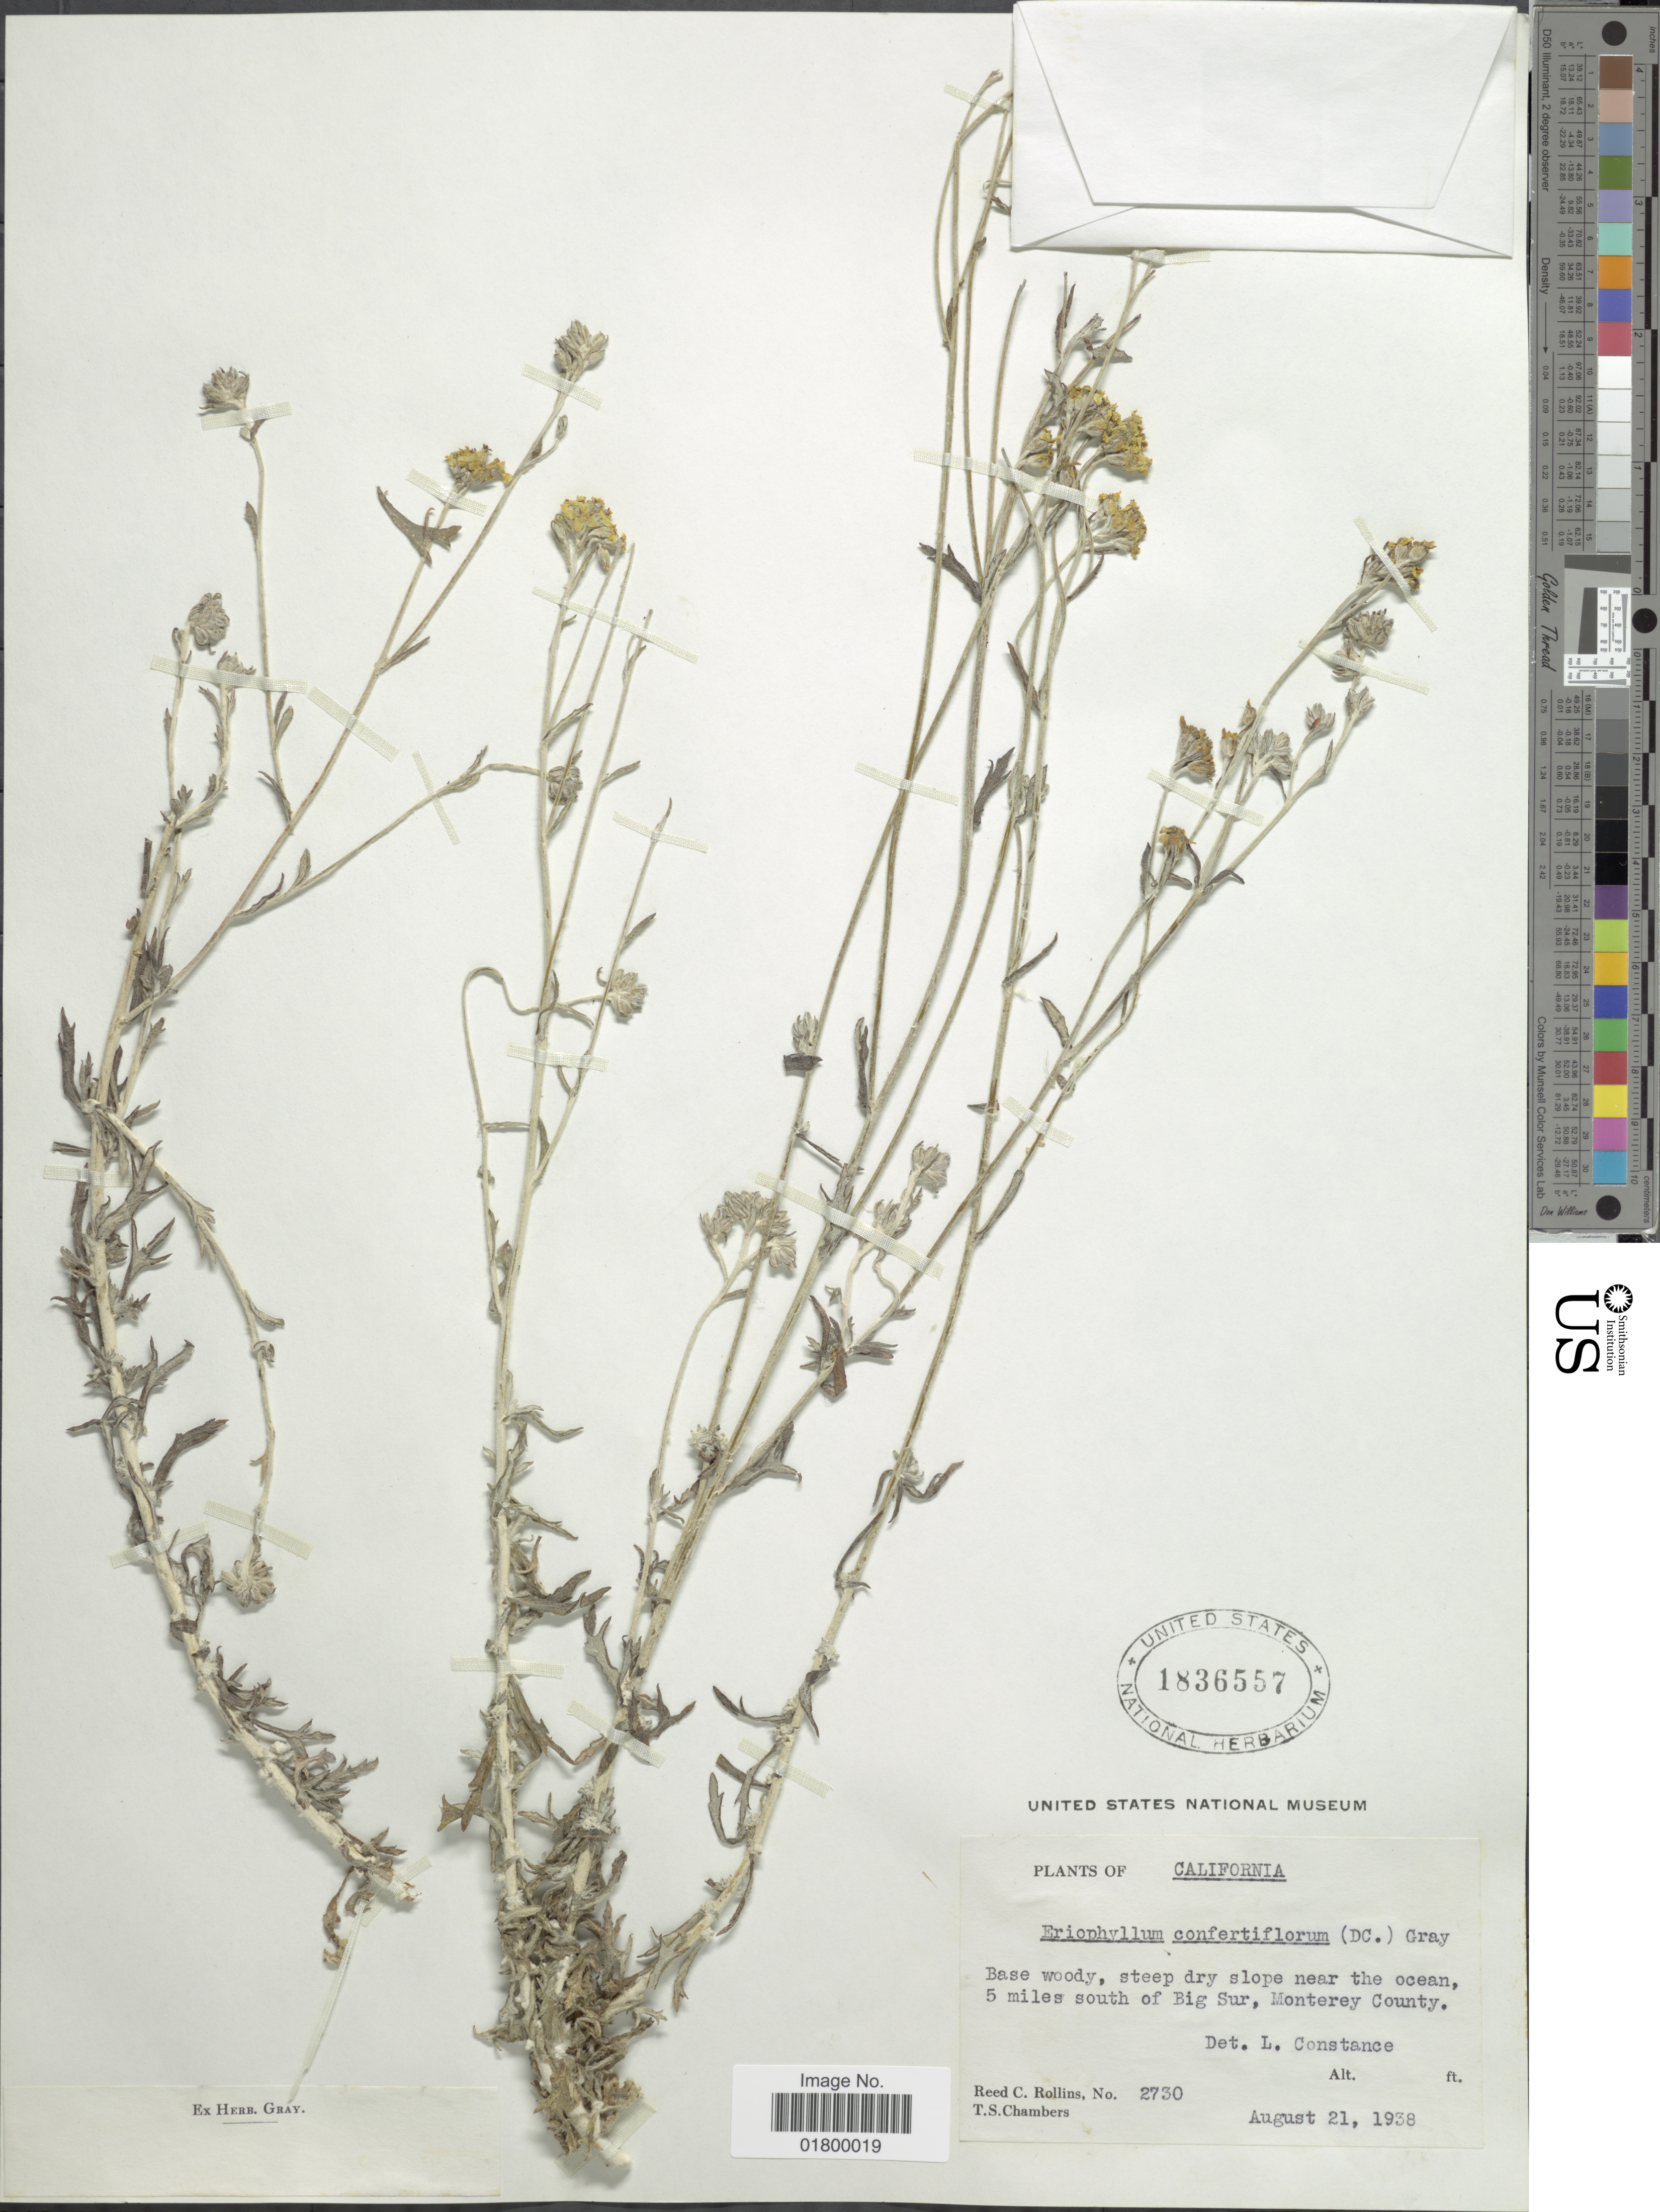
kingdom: Plantae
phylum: Tracheophyta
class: Magnoliopsida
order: Asterales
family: Asteraceae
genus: Eriophyllum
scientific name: Eriophyllum confertiflorum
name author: (DC.) A. Gray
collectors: R. C. Rollins & T. Chambers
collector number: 2730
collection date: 1938-08-21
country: United States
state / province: California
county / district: Monterey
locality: Base woody, steep dry slope near the ocean, 5 miles south of Big Sur, Monterey County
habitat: steep dry slope near the ocean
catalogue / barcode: US 1836557